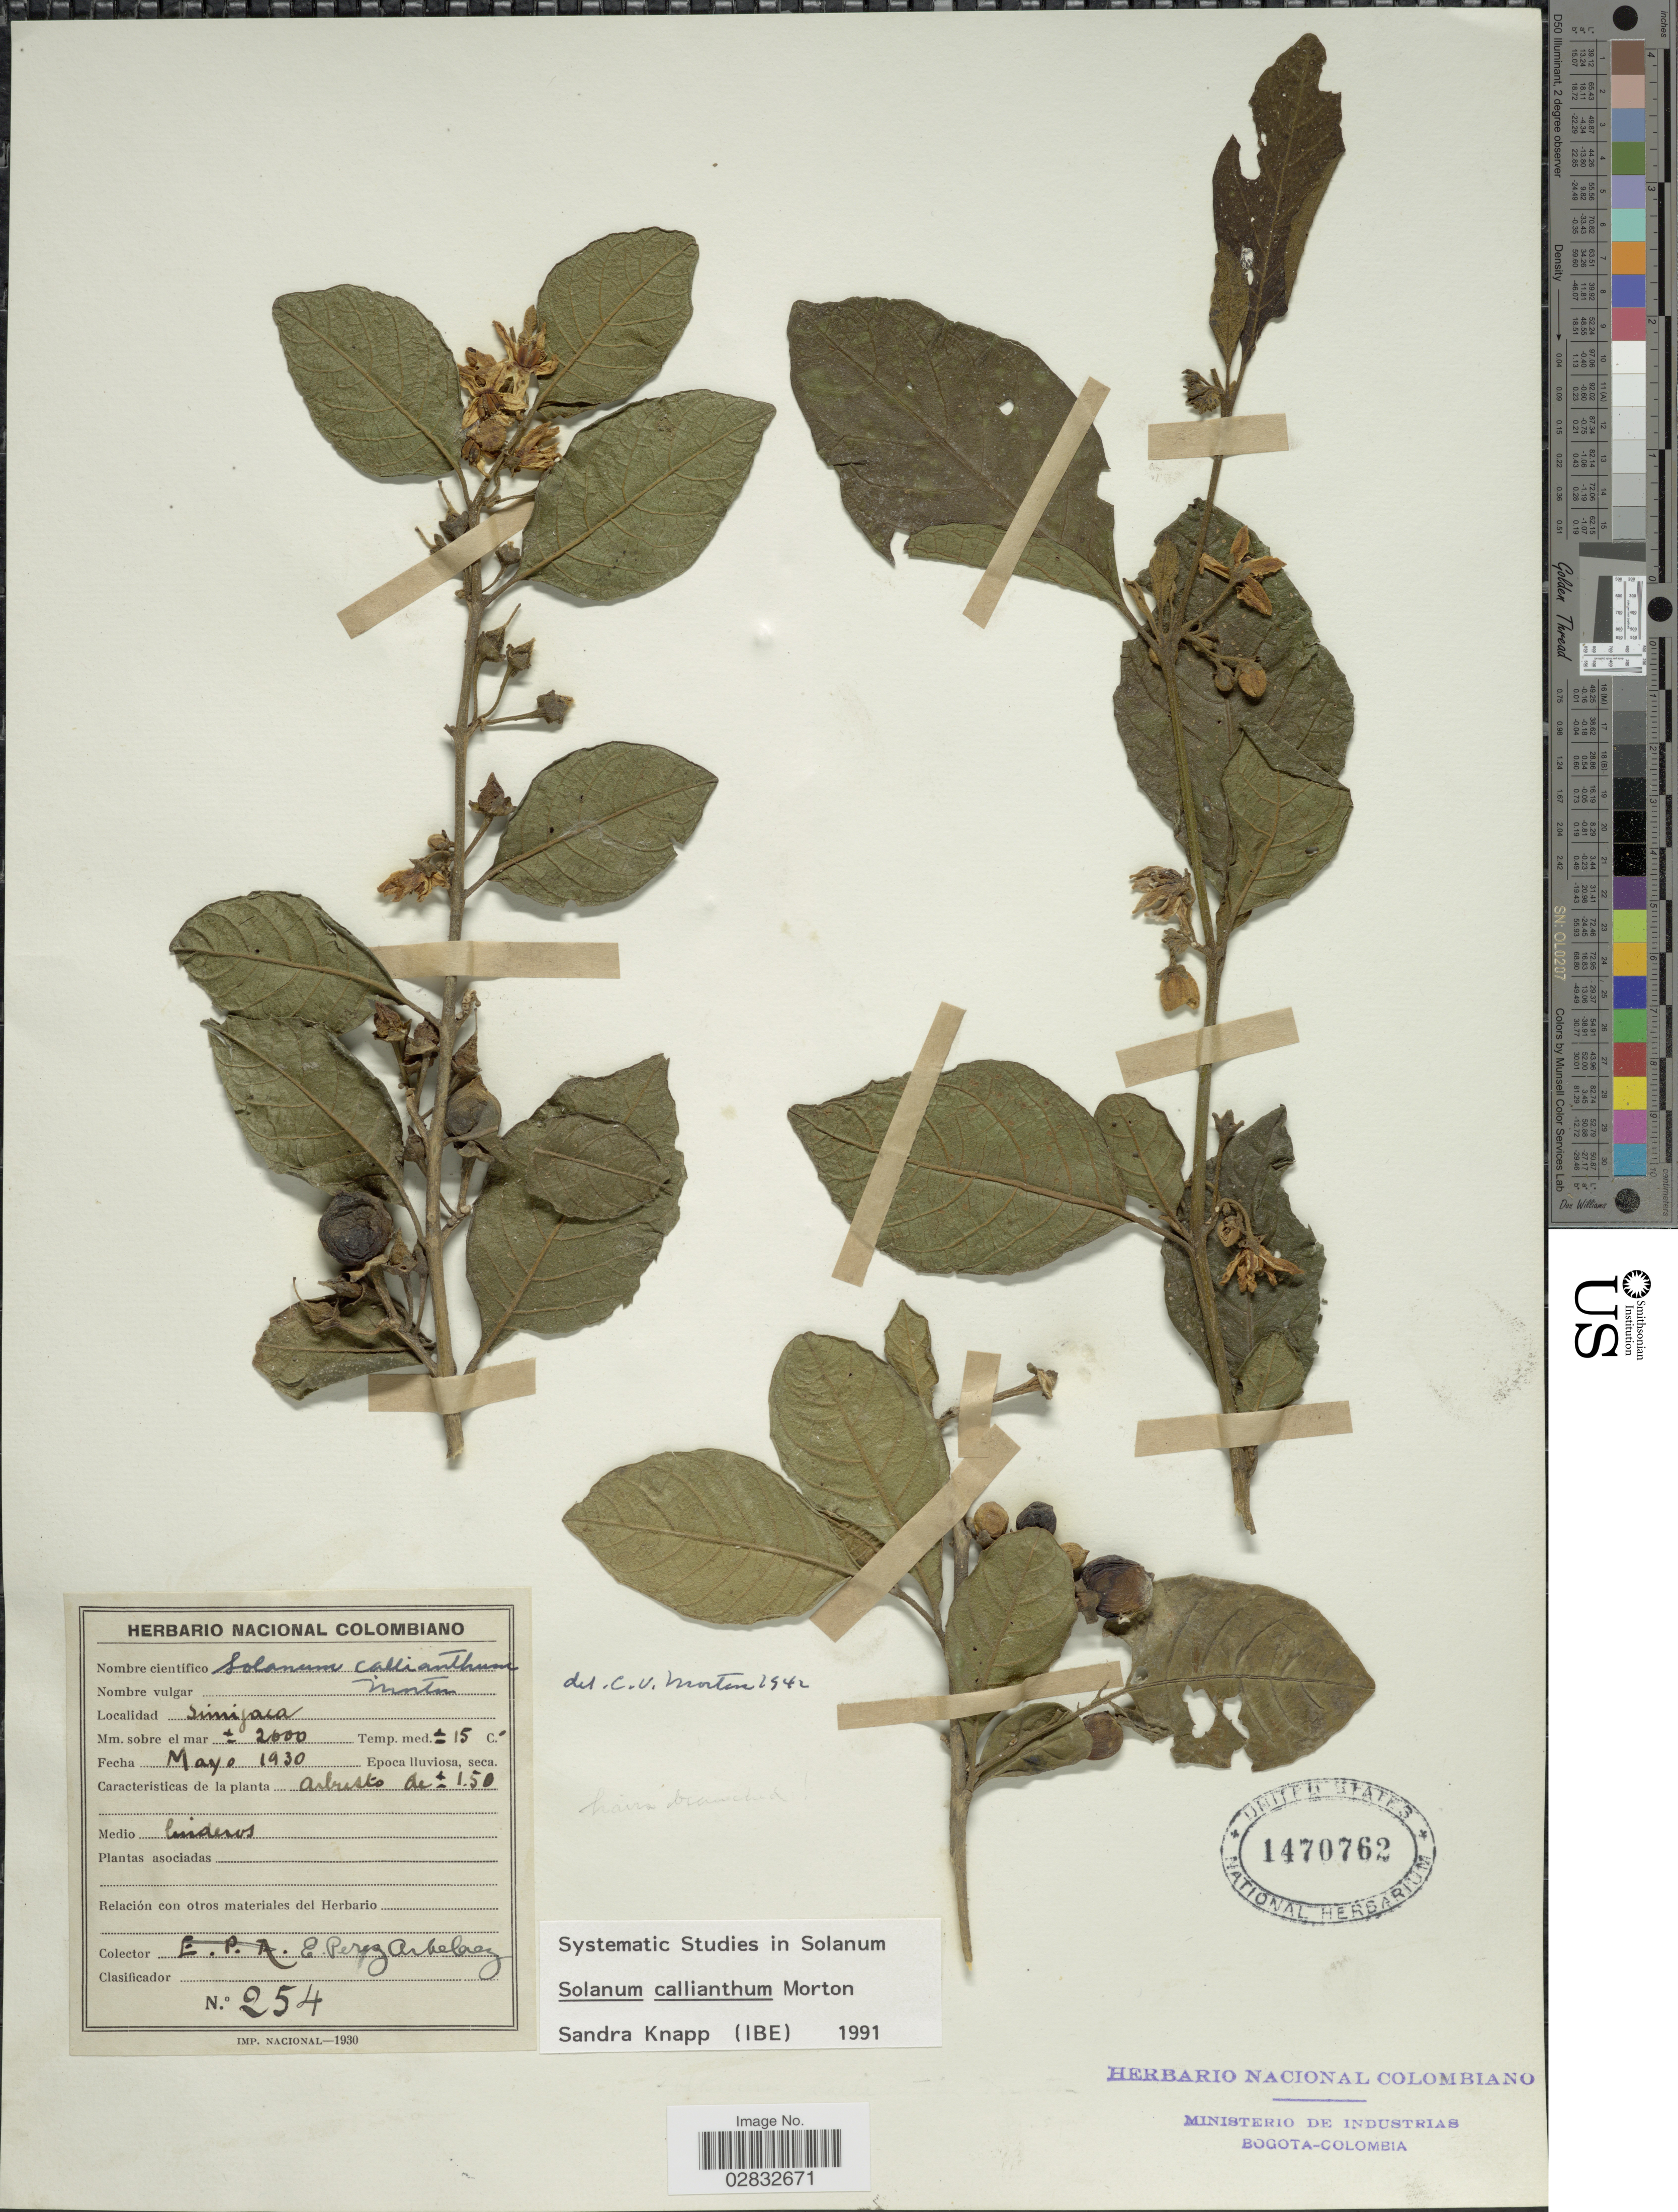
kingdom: Plantae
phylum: Tracheophyta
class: Magnoliopsida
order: Solanales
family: Solanaceae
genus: Solanum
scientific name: Solanum callianthum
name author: C.V. Morton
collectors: E. Pérez Arbeláez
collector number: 254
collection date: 1930-05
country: Colombia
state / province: Cundinamarca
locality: Simijaca.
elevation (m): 2000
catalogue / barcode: US 1470762